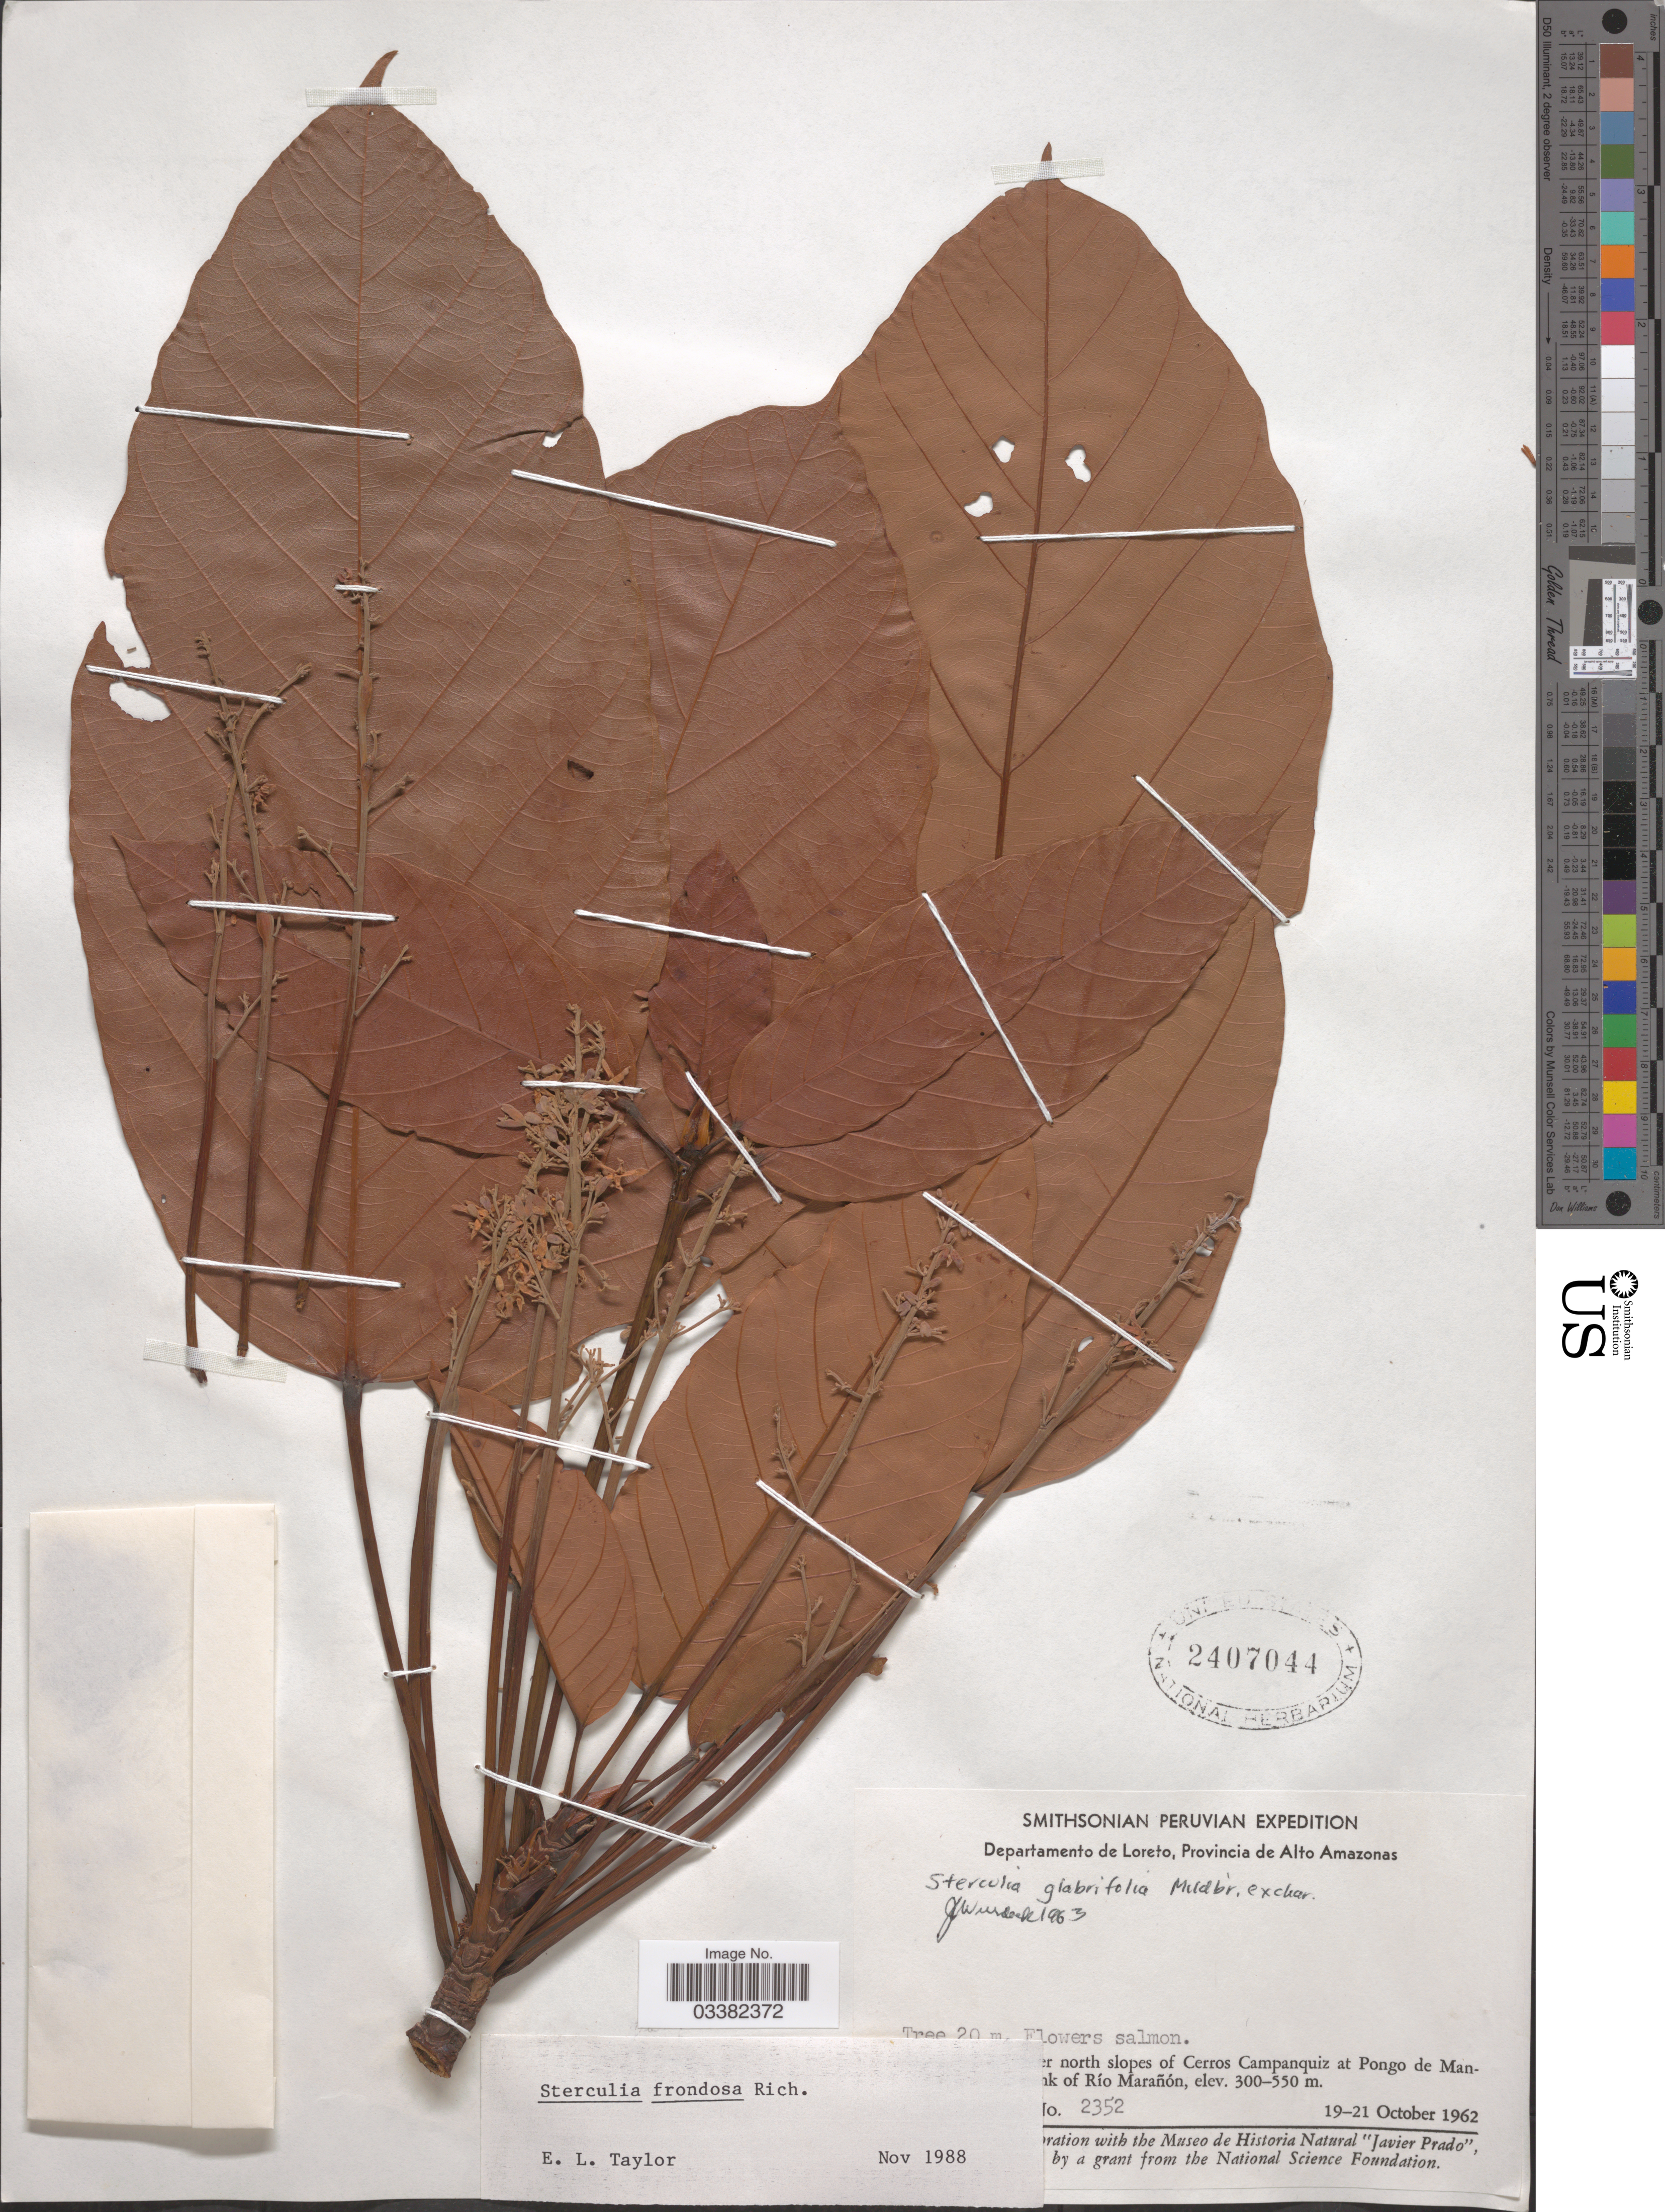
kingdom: Plantae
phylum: Tracheophyta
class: Magnoliopsida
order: Malvales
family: Malvaceae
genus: Sterculia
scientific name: Sterculia frondosa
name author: Rich.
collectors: J. J. Wurdack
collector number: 2352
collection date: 1962-10-19/1962-10-21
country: Peru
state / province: Loreto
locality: Departamento de Loreto, Provincia de Alto Amazonas. [illegible text]er north slopes of Cerros Campanquiz at Pongo de Man-[illegible text] k of Río Marañón.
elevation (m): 300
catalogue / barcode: US 2407044